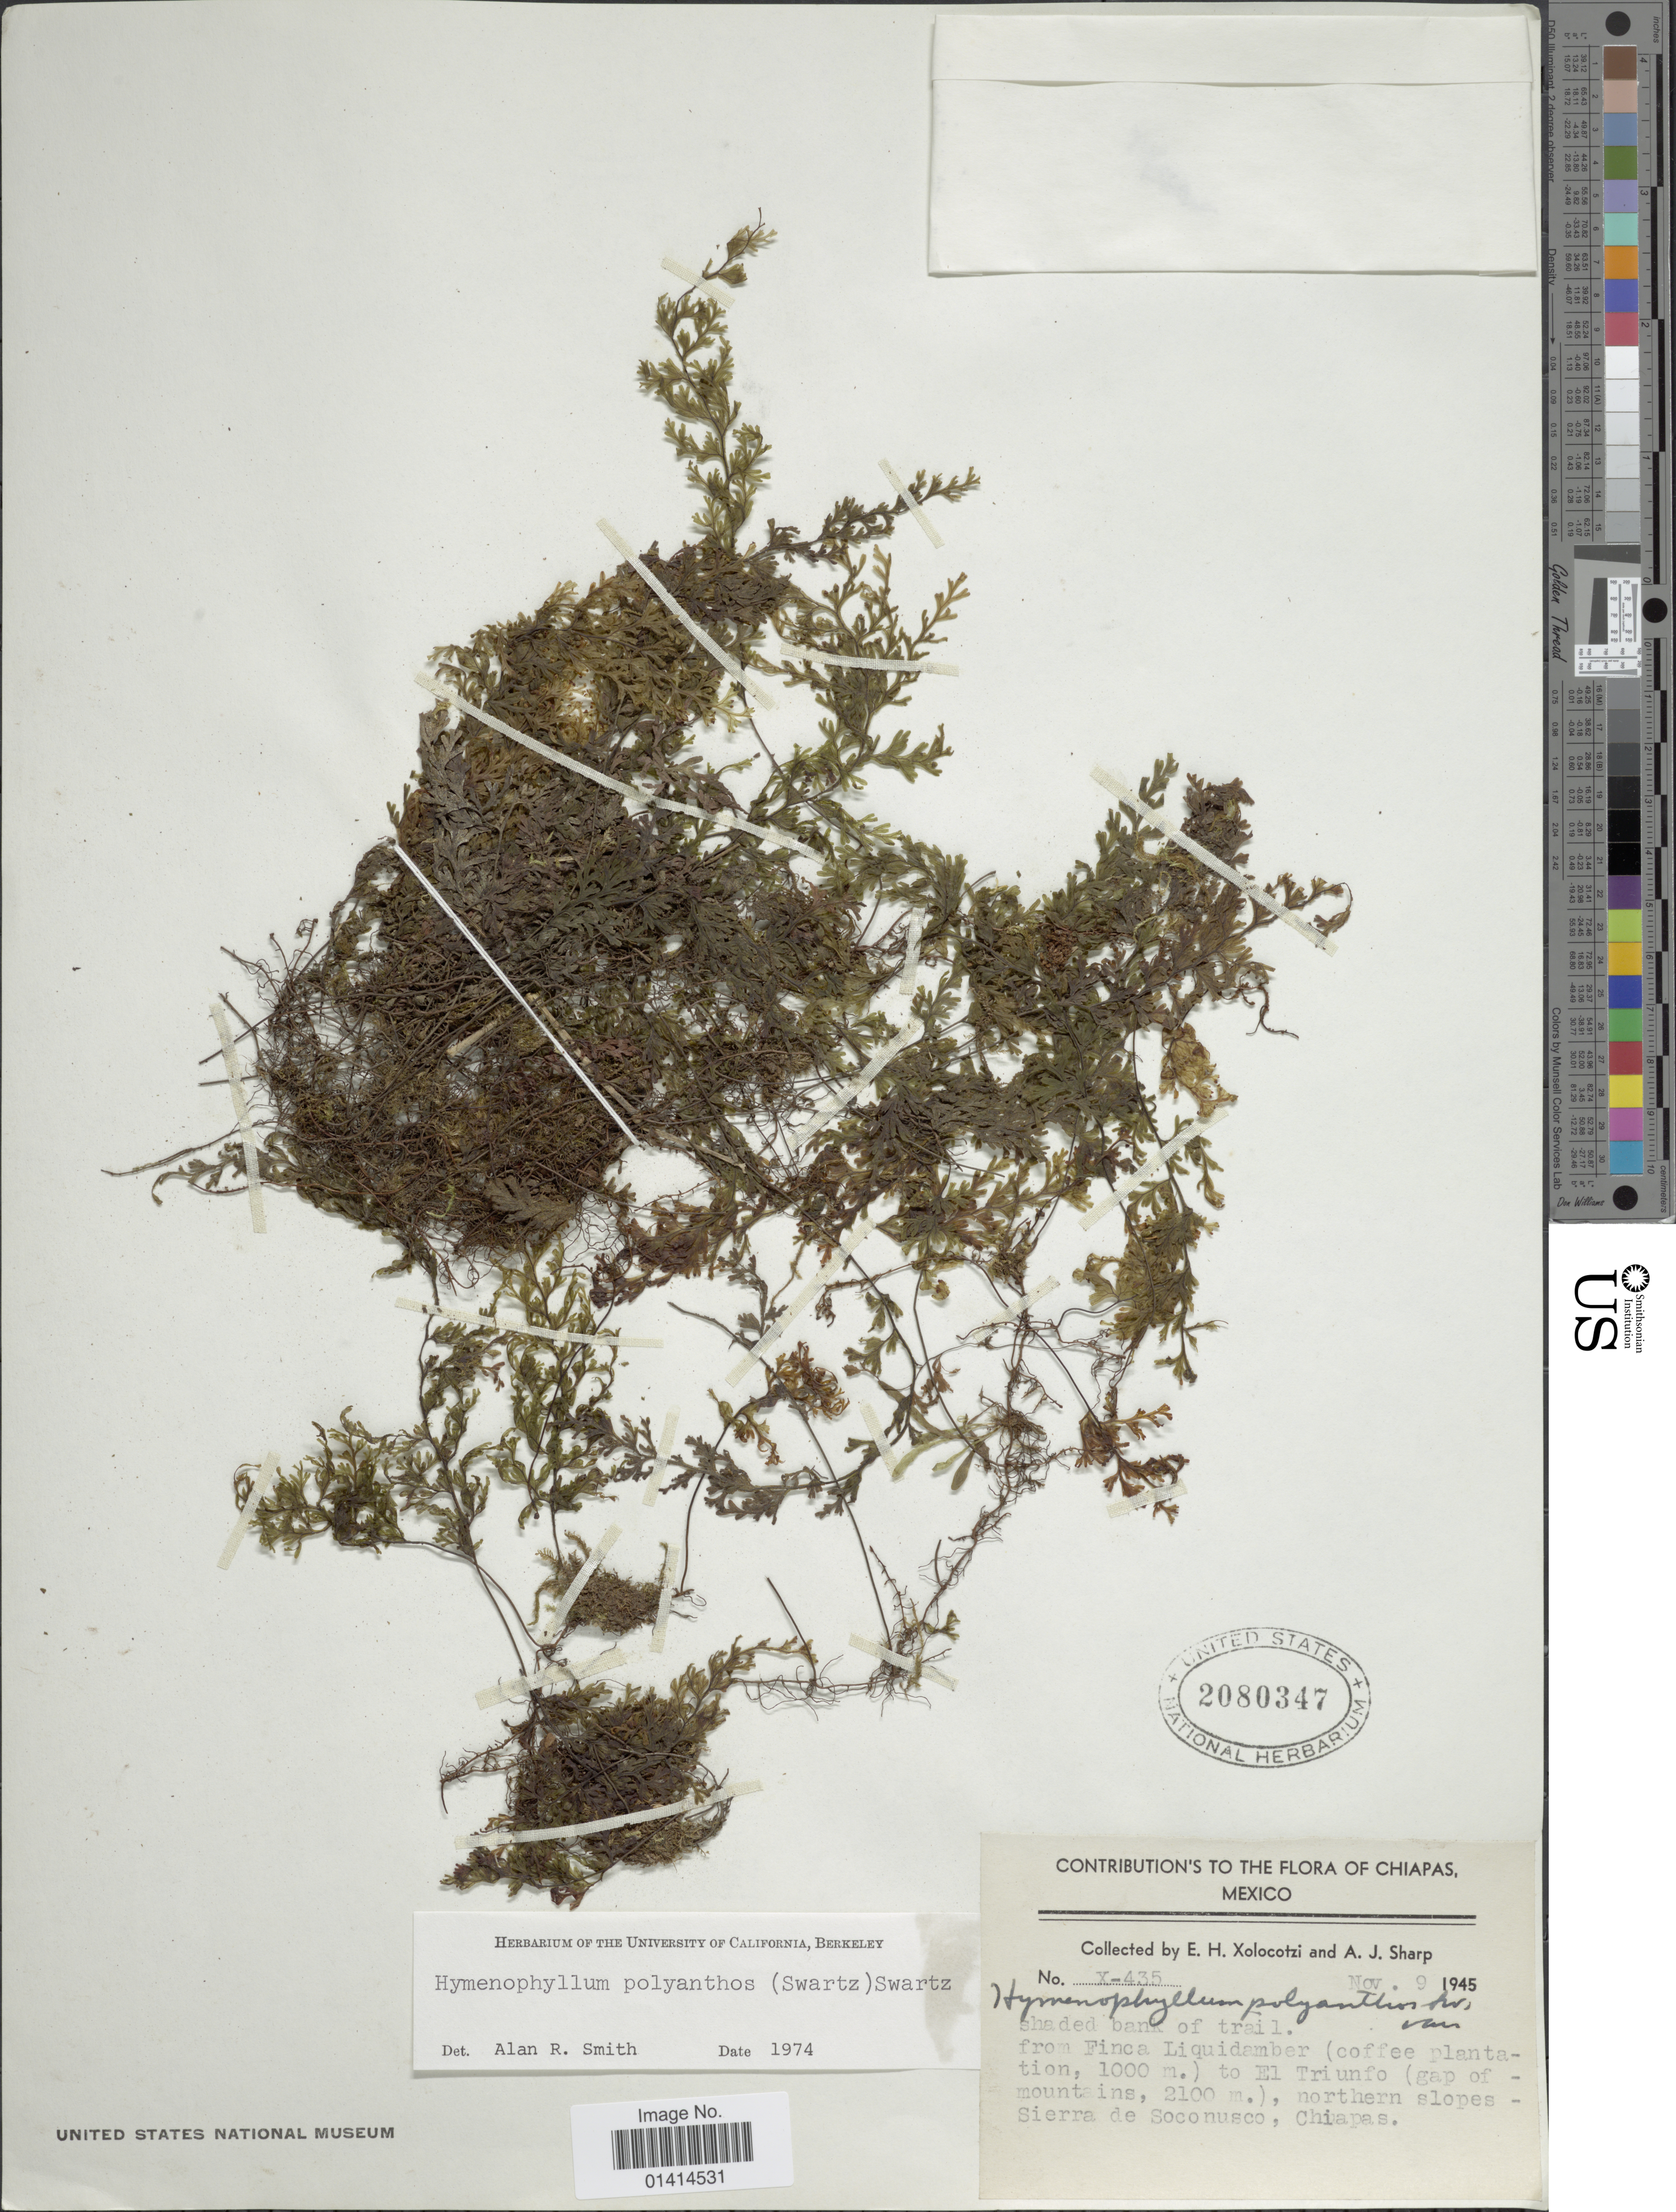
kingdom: Plantae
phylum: Tracheophyta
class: Polypodiopsida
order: Hymenophyllales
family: Hymenophyllaceae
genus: Hymenophyllum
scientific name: Hymenophyllum polyanthos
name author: (Sw.) Sw.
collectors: E. I. Hernández-X. & A. J. Sharp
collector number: X-435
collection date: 1945-11-09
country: Mexico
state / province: Chiapas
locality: From Finca Liquidamber (coffee platation, 1000 m.) to El Triunfo (gap of mountains, 2100 m.), northern slopes - Sierra de Soconusco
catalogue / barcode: US 2080347